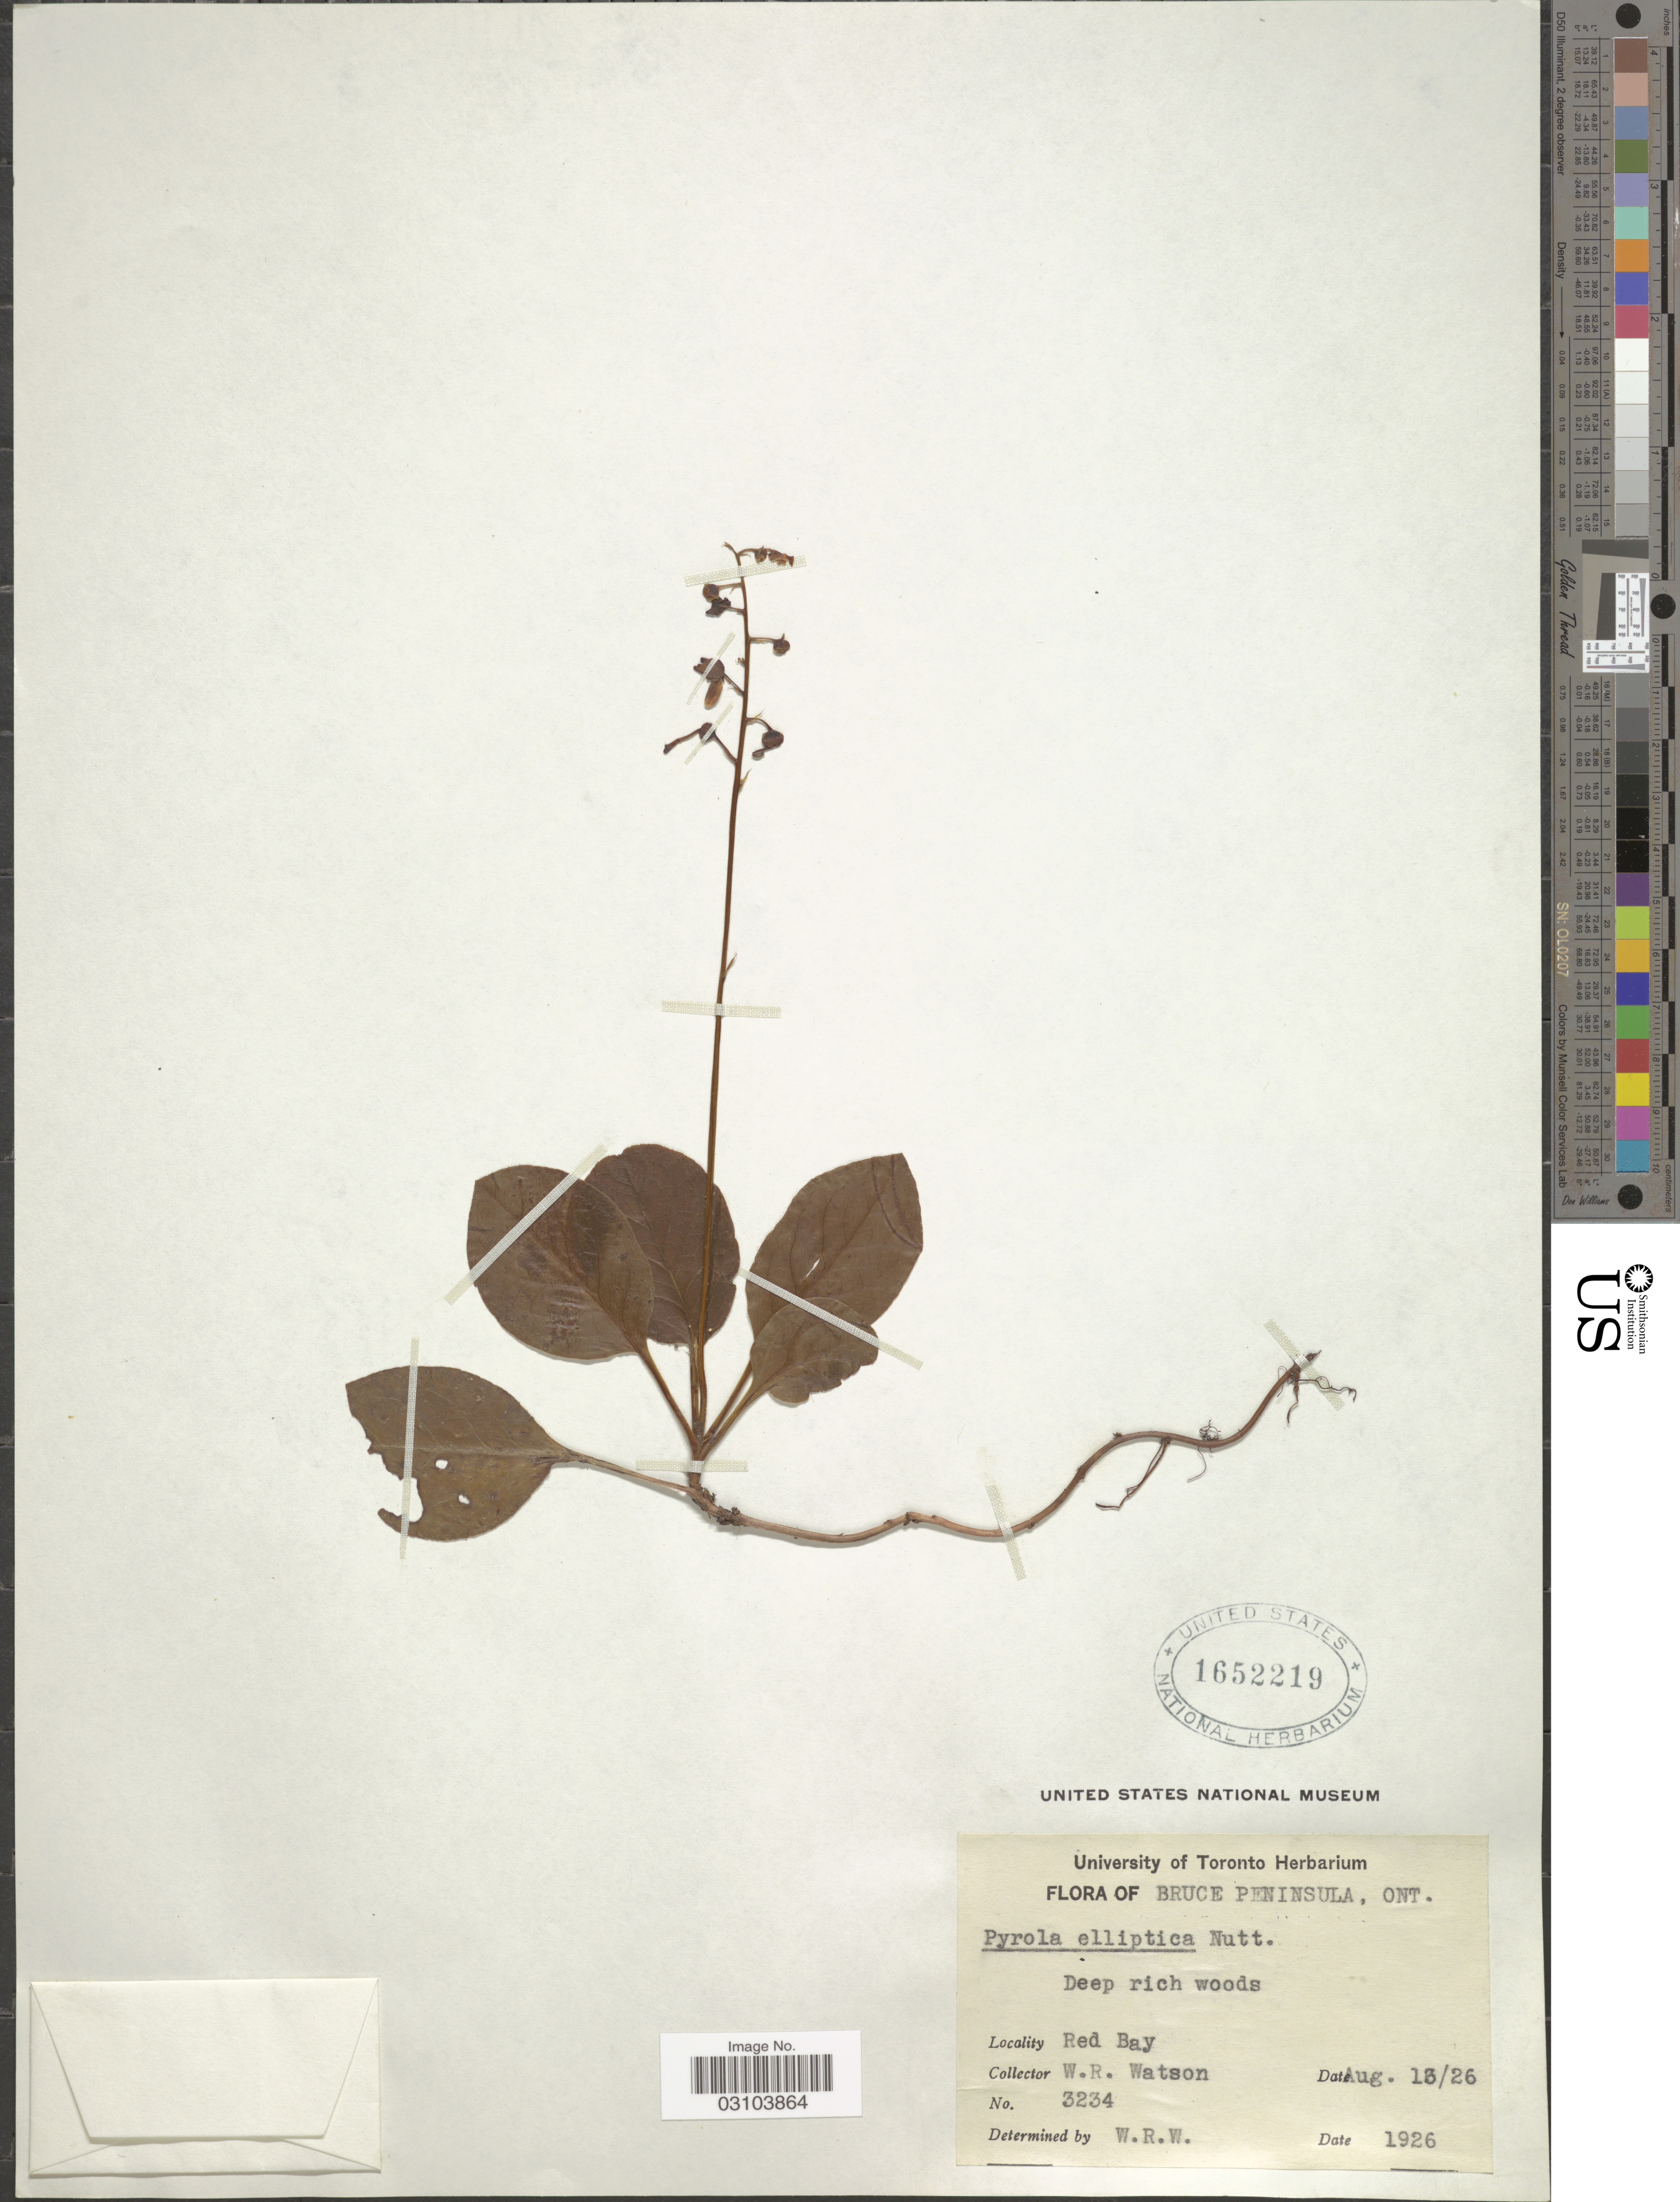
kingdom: Plantae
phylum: Tracheophyta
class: Magnoliopsida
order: Ericales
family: Ericaceae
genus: Pyrola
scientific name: Pyrola elliptica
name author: Nutt.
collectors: W. R. Watson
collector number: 3234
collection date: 1926-08-13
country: Canada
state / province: Ontario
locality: Bruce Peninsula, Ont. Red Bay.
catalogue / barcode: US 1652219